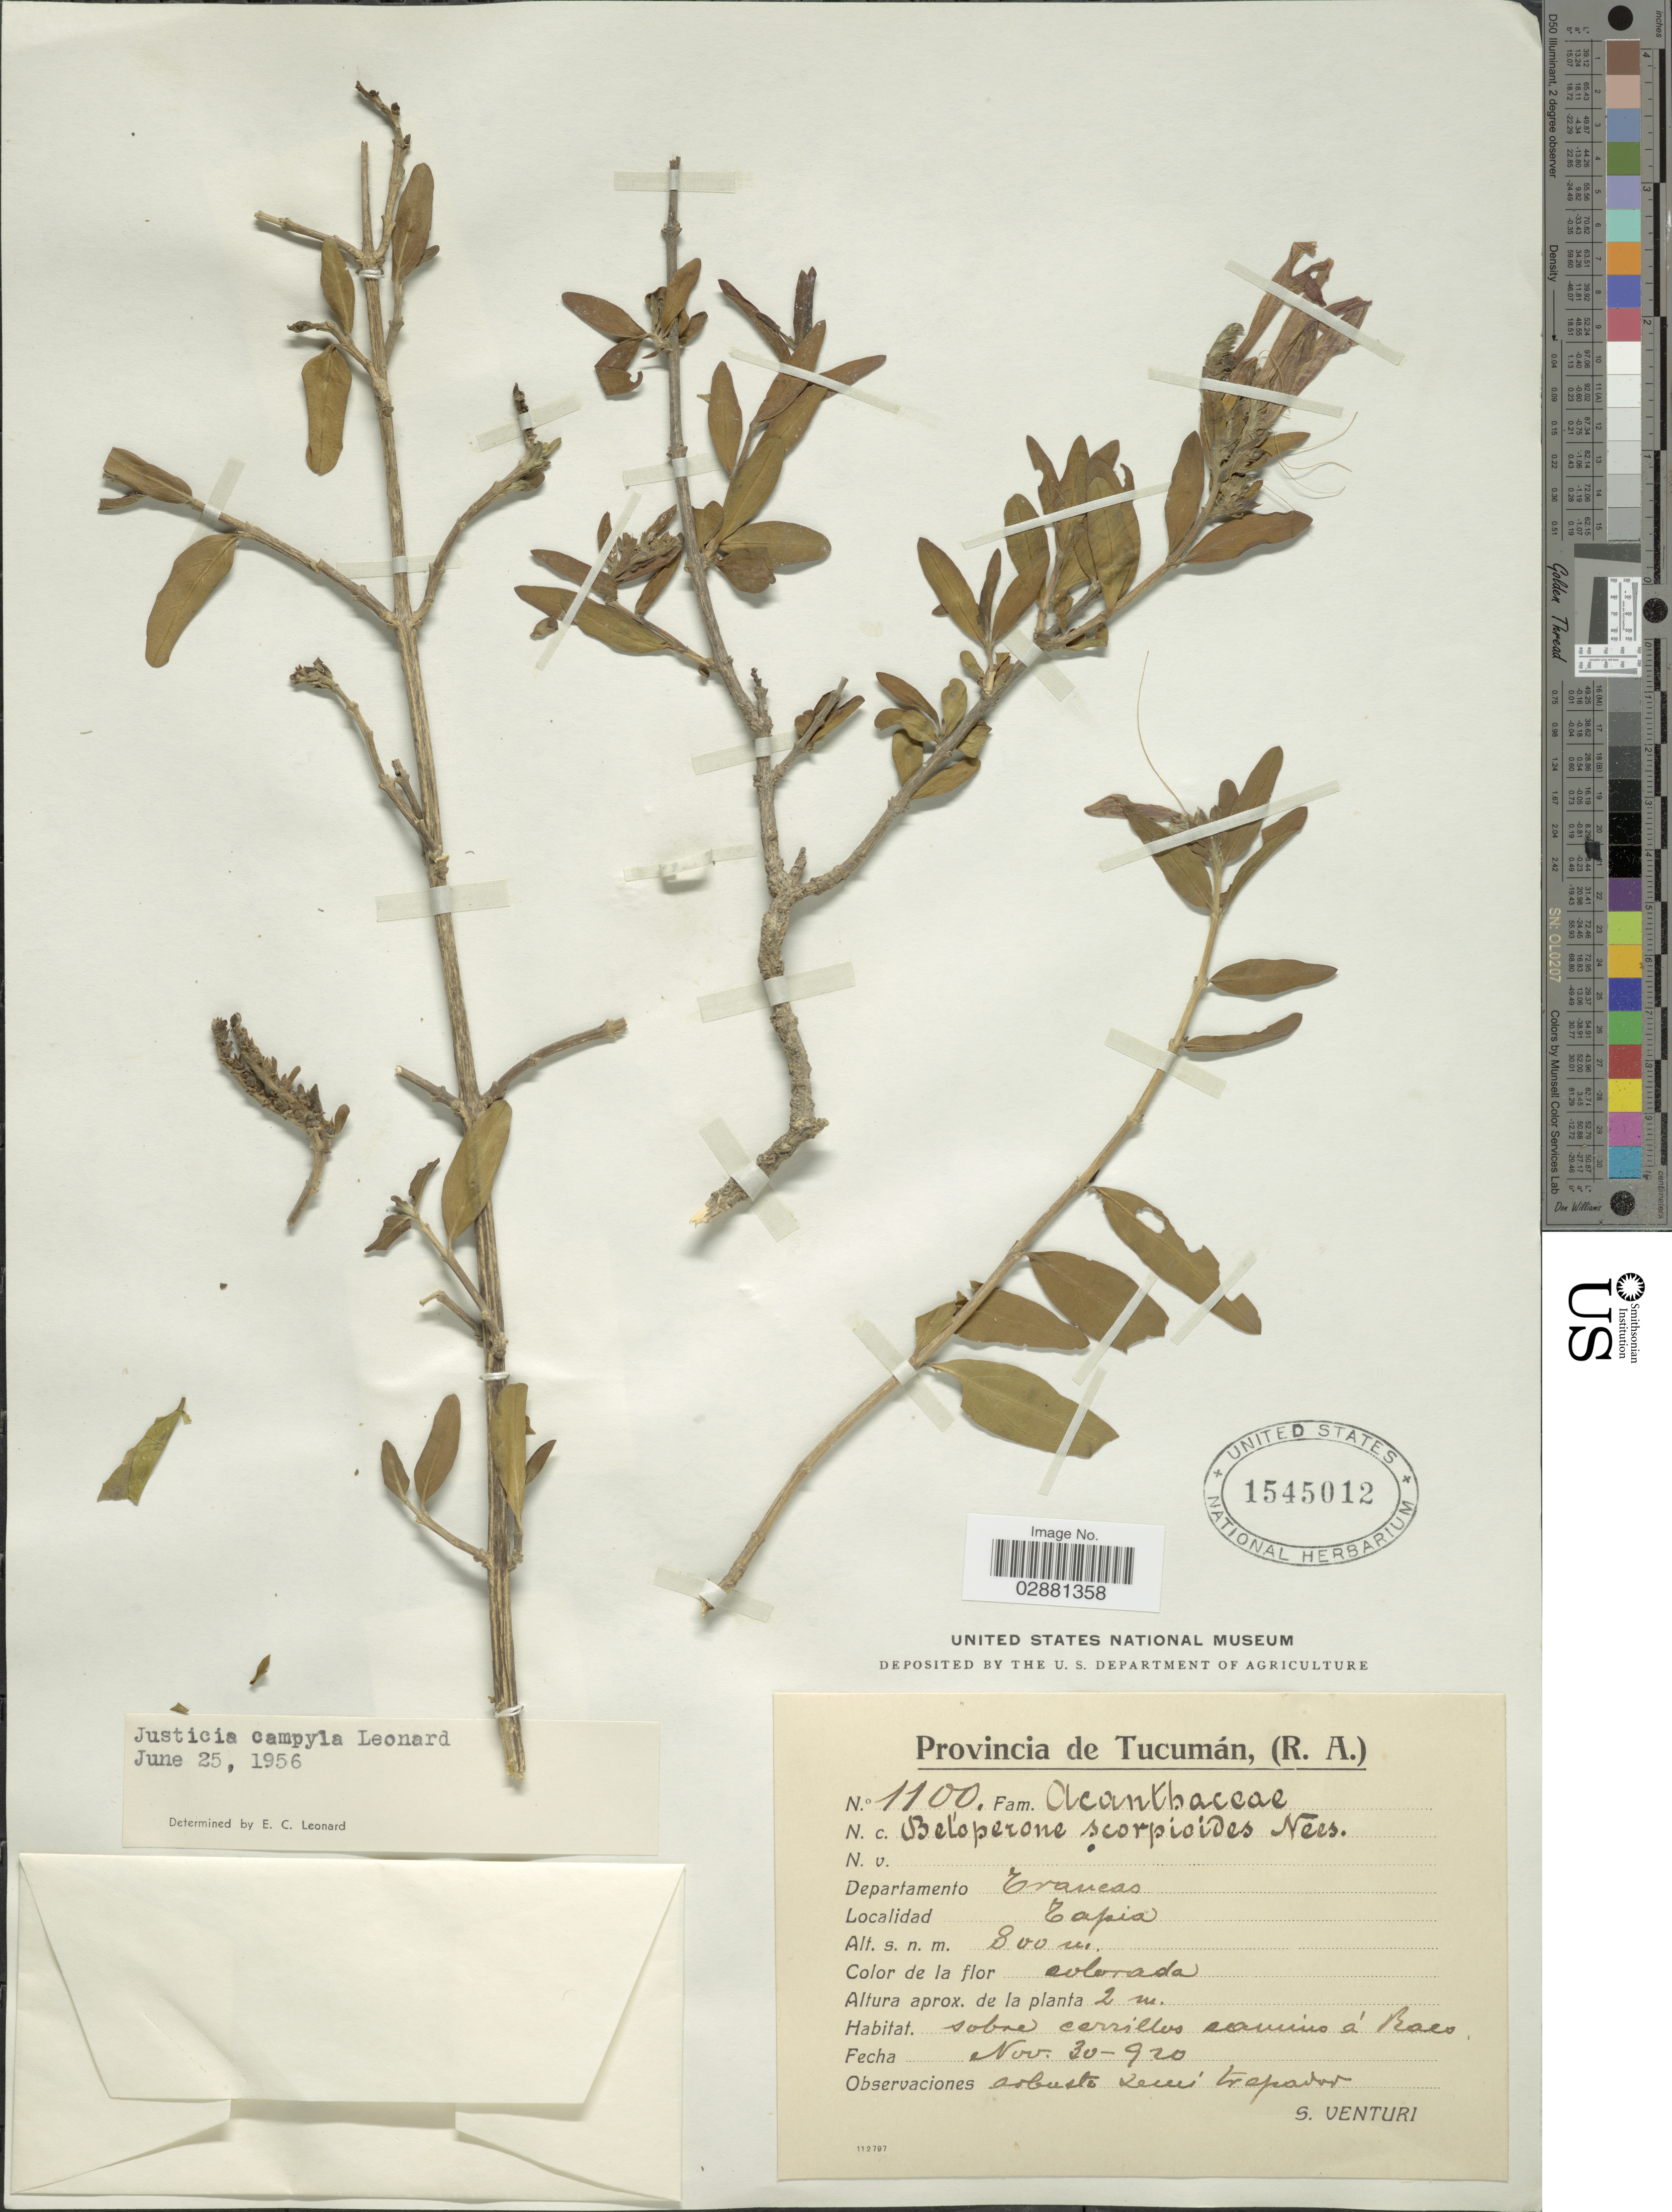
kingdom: Plantae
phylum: Tracheophyta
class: Magnoliopsida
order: Lamiales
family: Acanthaceae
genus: Justicia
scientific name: Justicia xylosteoides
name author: Griseb.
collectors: S. Venturi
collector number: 1100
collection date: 1920-11-30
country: Argentina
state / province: Tucuman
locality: Provincia de Tucumán, (R. A.), Departamento Trancas, Tapia.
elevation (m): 800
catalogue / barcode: US 1545012